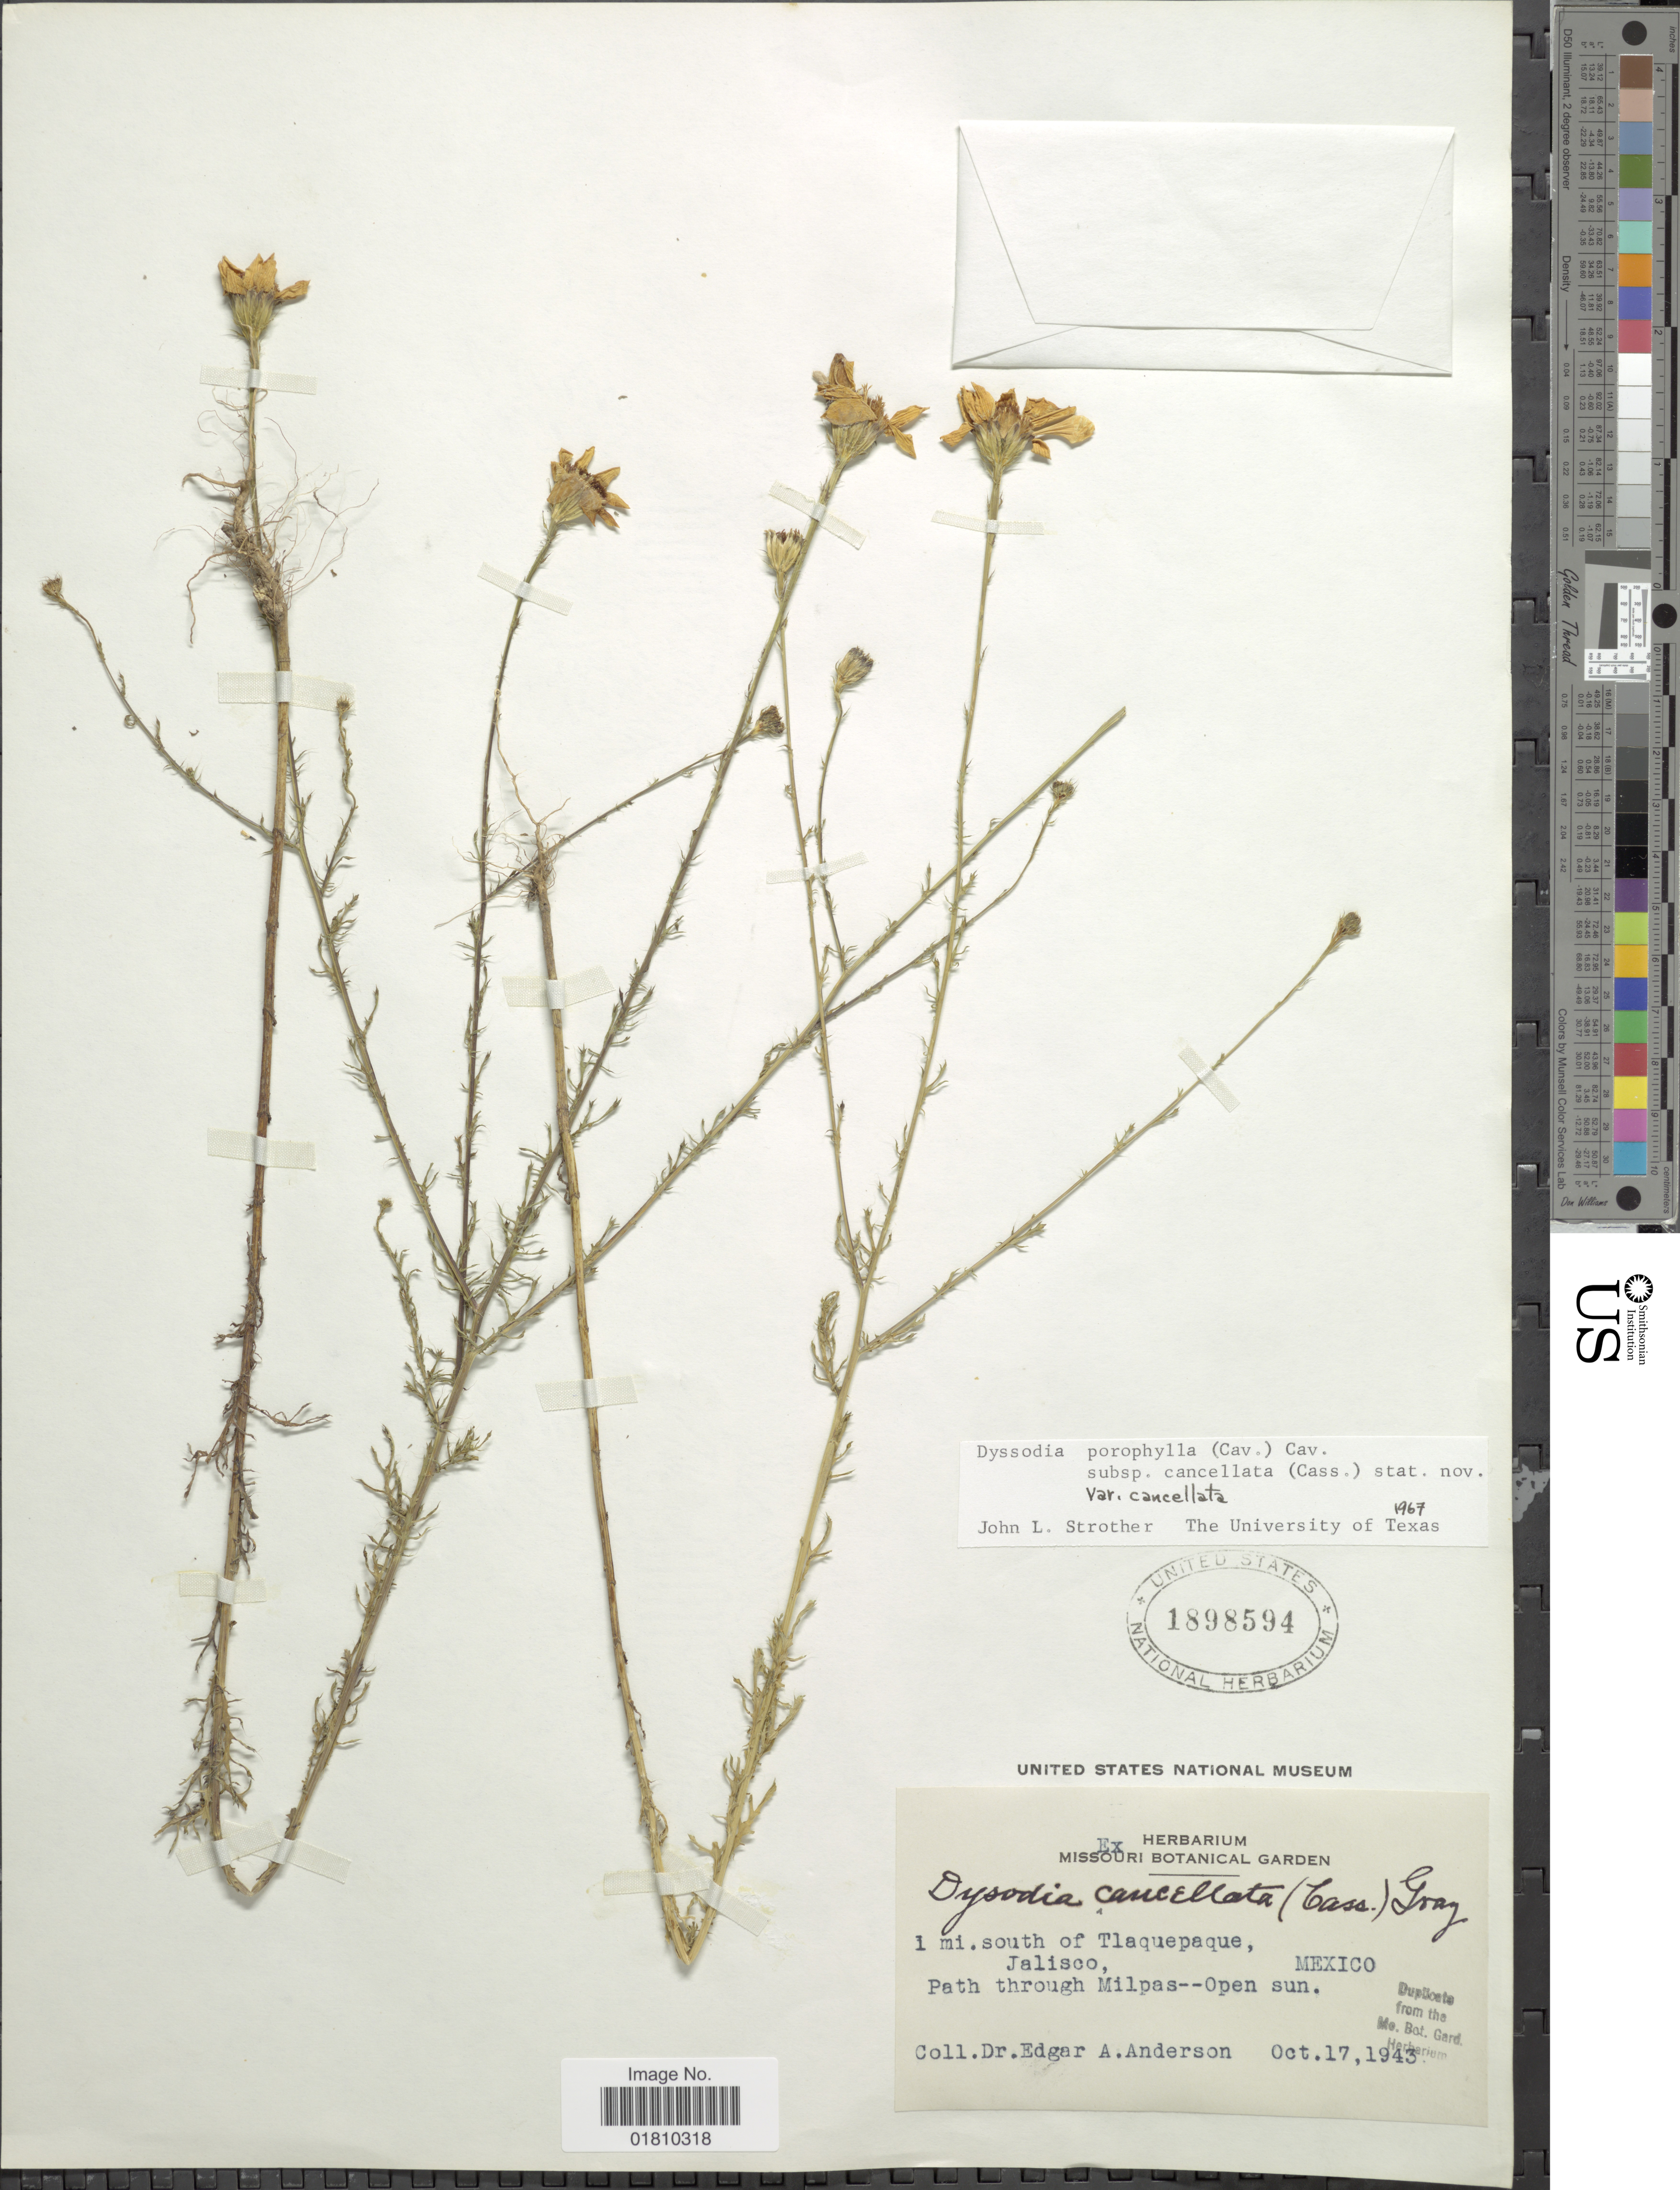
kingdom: Plantae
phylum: Tracheophyta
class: Magnoliopsida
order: Asterales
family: Asteraceae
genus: Adenophyllum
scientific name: Adenophyllum porophyllum var. cancellatum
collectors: E. A. Anderson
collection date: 1943-10-17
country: Mexico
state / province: Jalisco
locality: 1 mi. south of Tlaquepaque, path through Milpas, open sun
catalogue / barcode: US 1898594